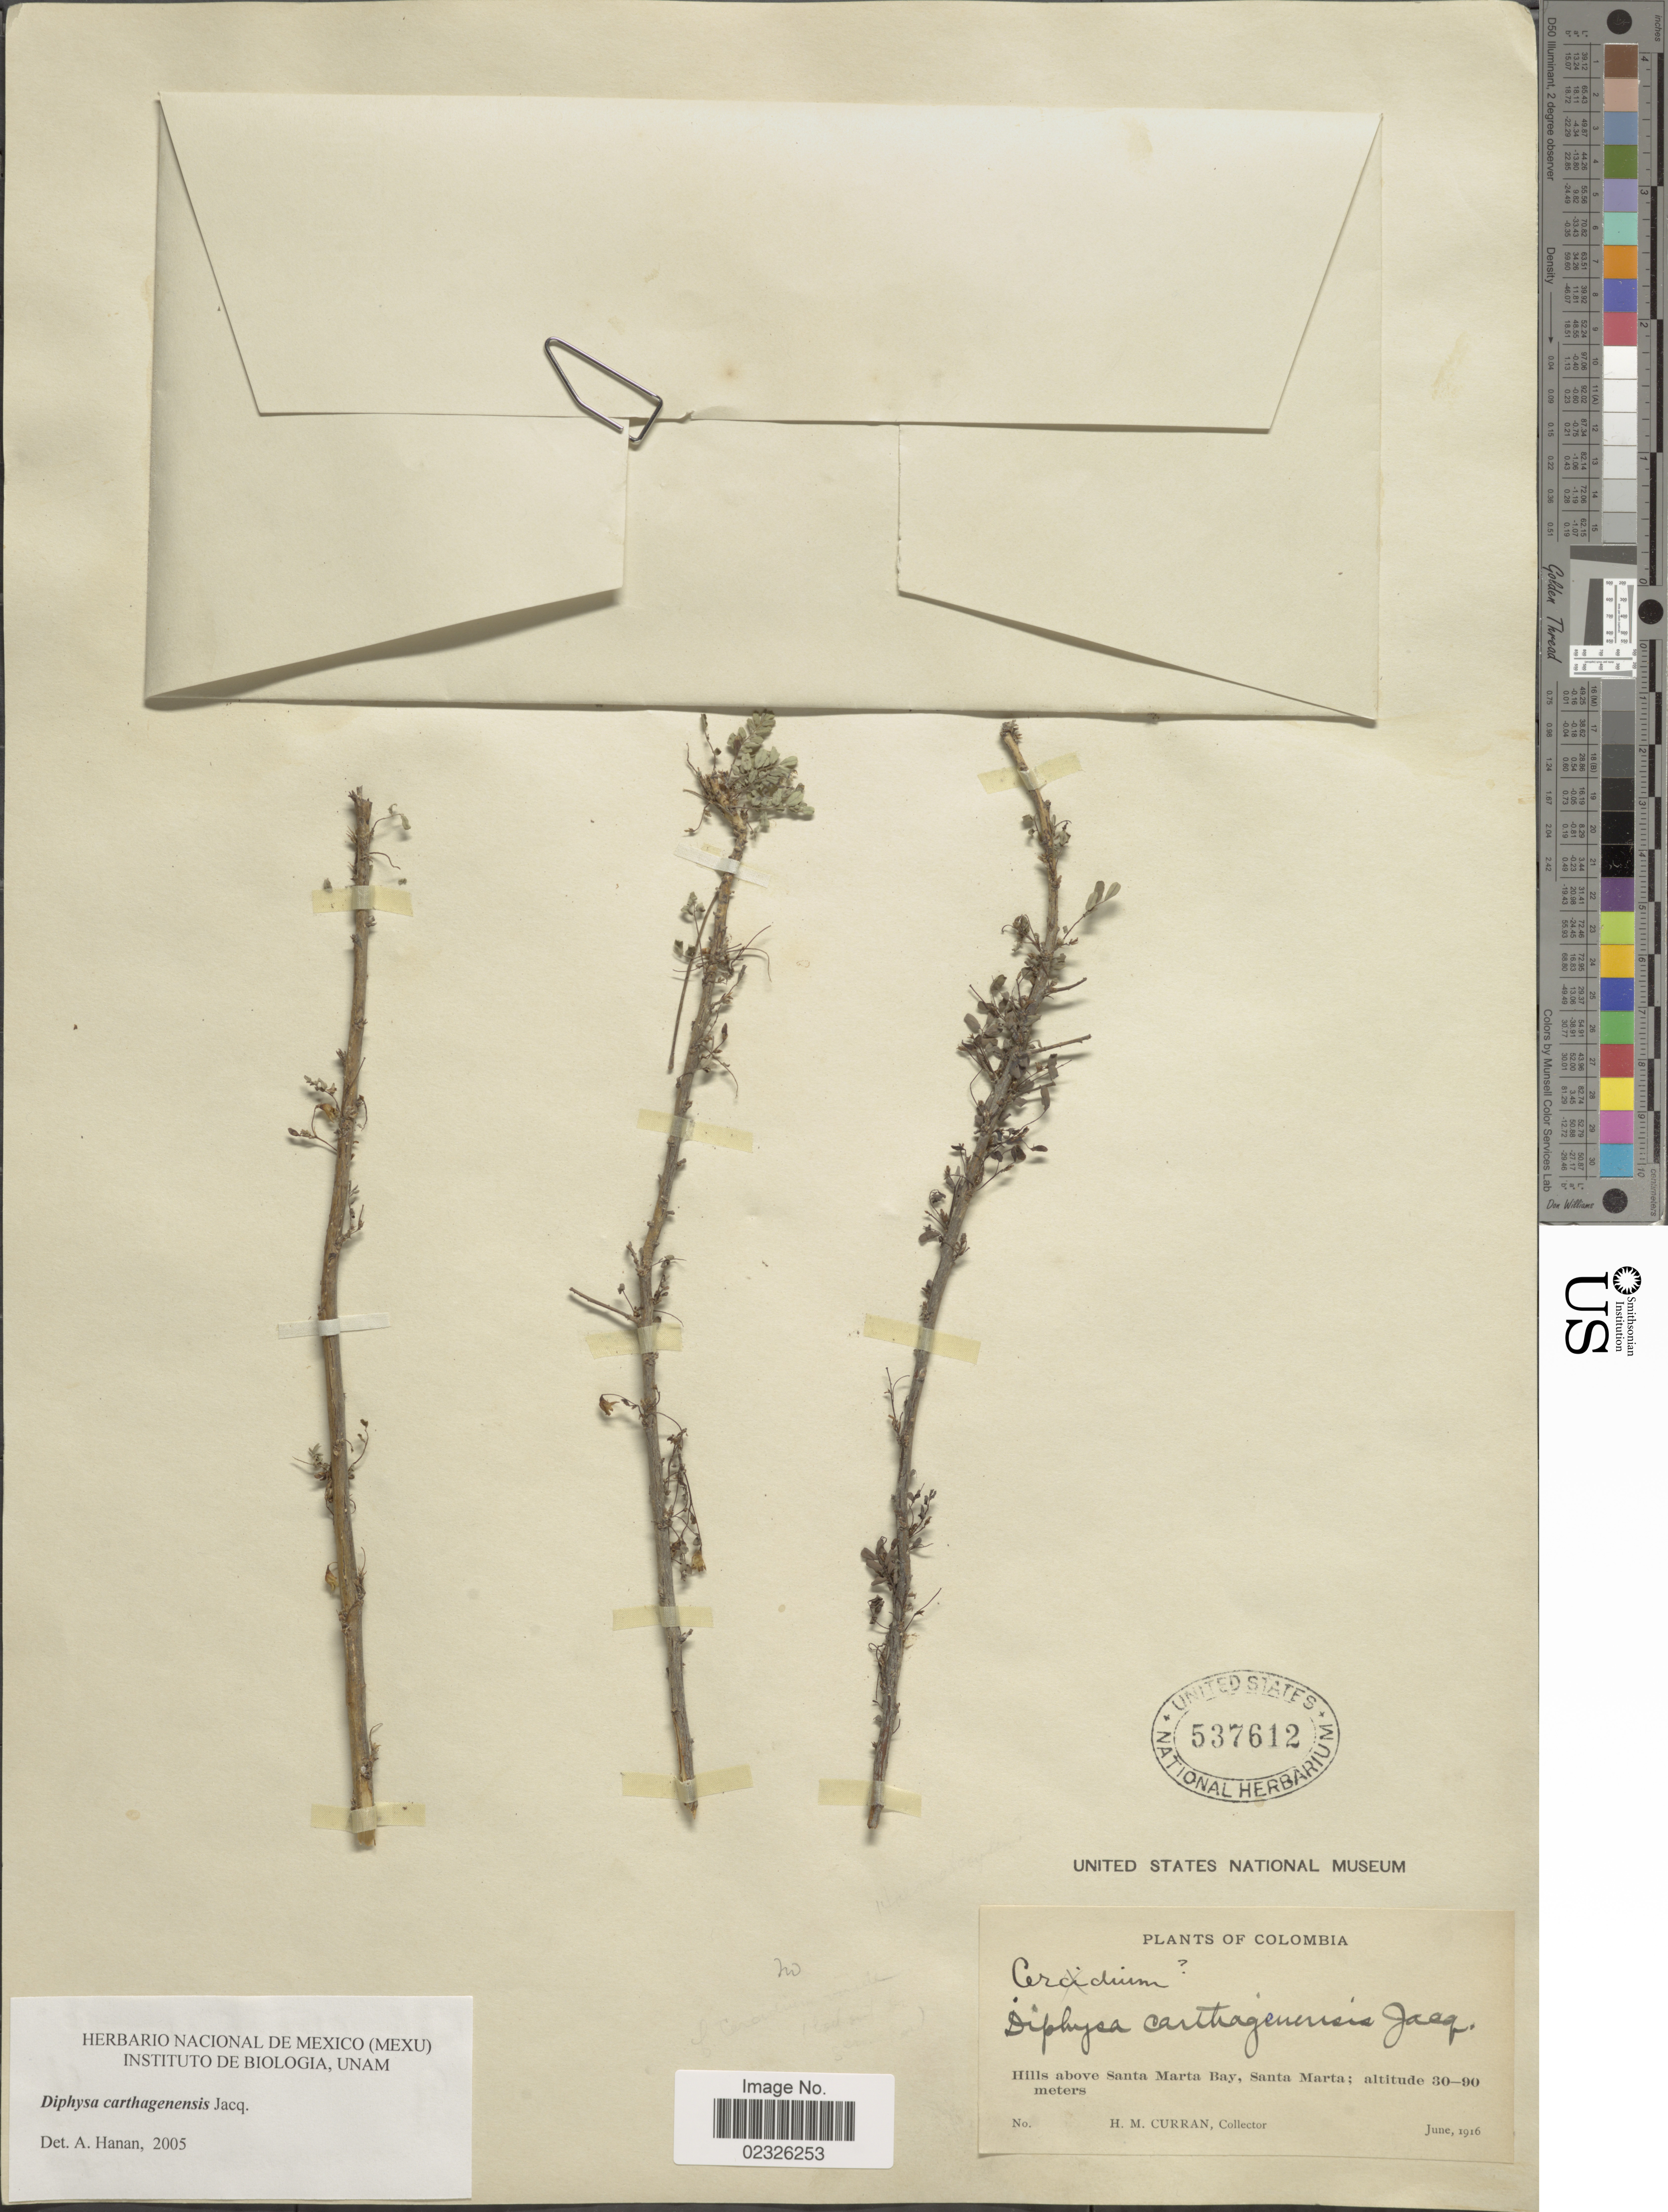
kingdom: Plantae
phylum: Tracheophyta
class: Magnoliopsida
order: Fabales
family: Fabaceae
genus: Diphysa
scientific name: Diphysa carthagenensis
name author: Jacq.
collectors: H. M. Curran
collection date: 1916-06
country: Colombia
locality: Hills above Santa Marta Bay, Santa Marta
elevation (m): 30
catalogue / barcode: US 537612